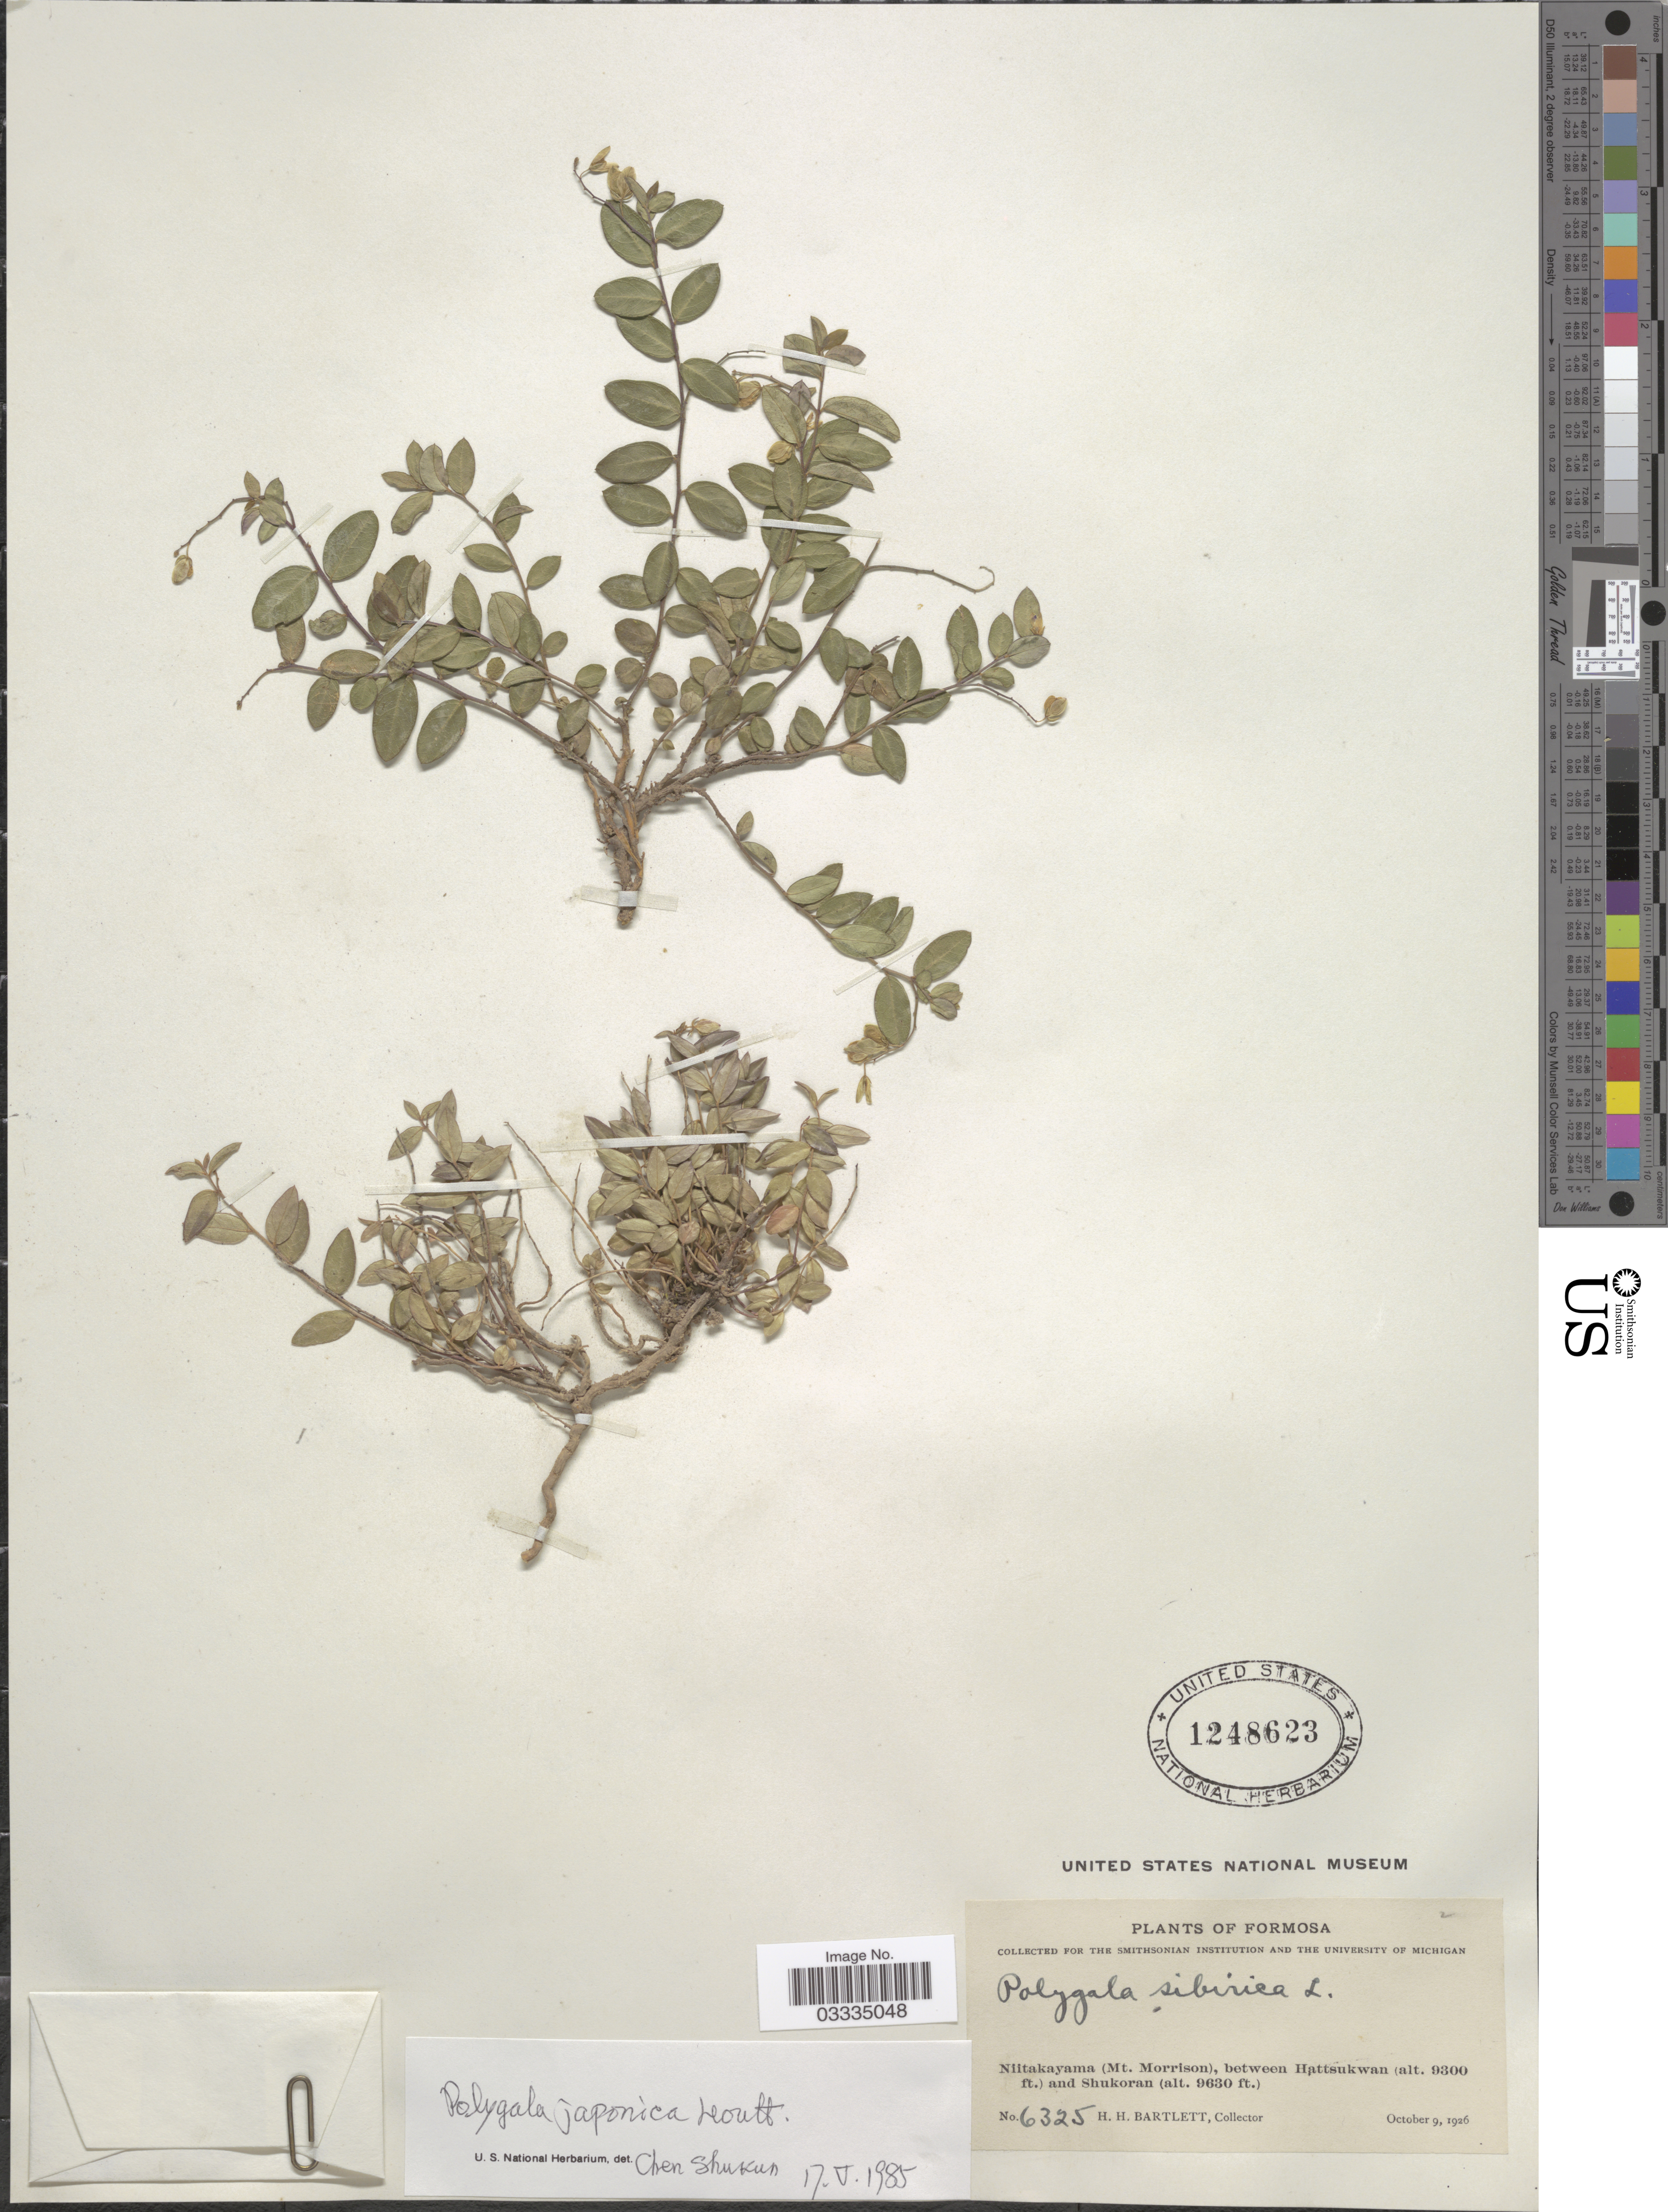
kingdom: Plantae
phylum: Tracheophyta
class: Magnoliopsida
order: Fabales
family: Polygalaceae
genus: Polygala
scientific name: Polygala japonica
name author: Houtt.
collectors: H. H. Bartlett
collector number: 6325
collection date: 1926-10-09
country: Taiwan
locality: Formosa. Niitakayam (Mt. Morrison), between Hattsukwan and Shukoran.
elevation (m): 2835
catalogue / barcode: US 1248623